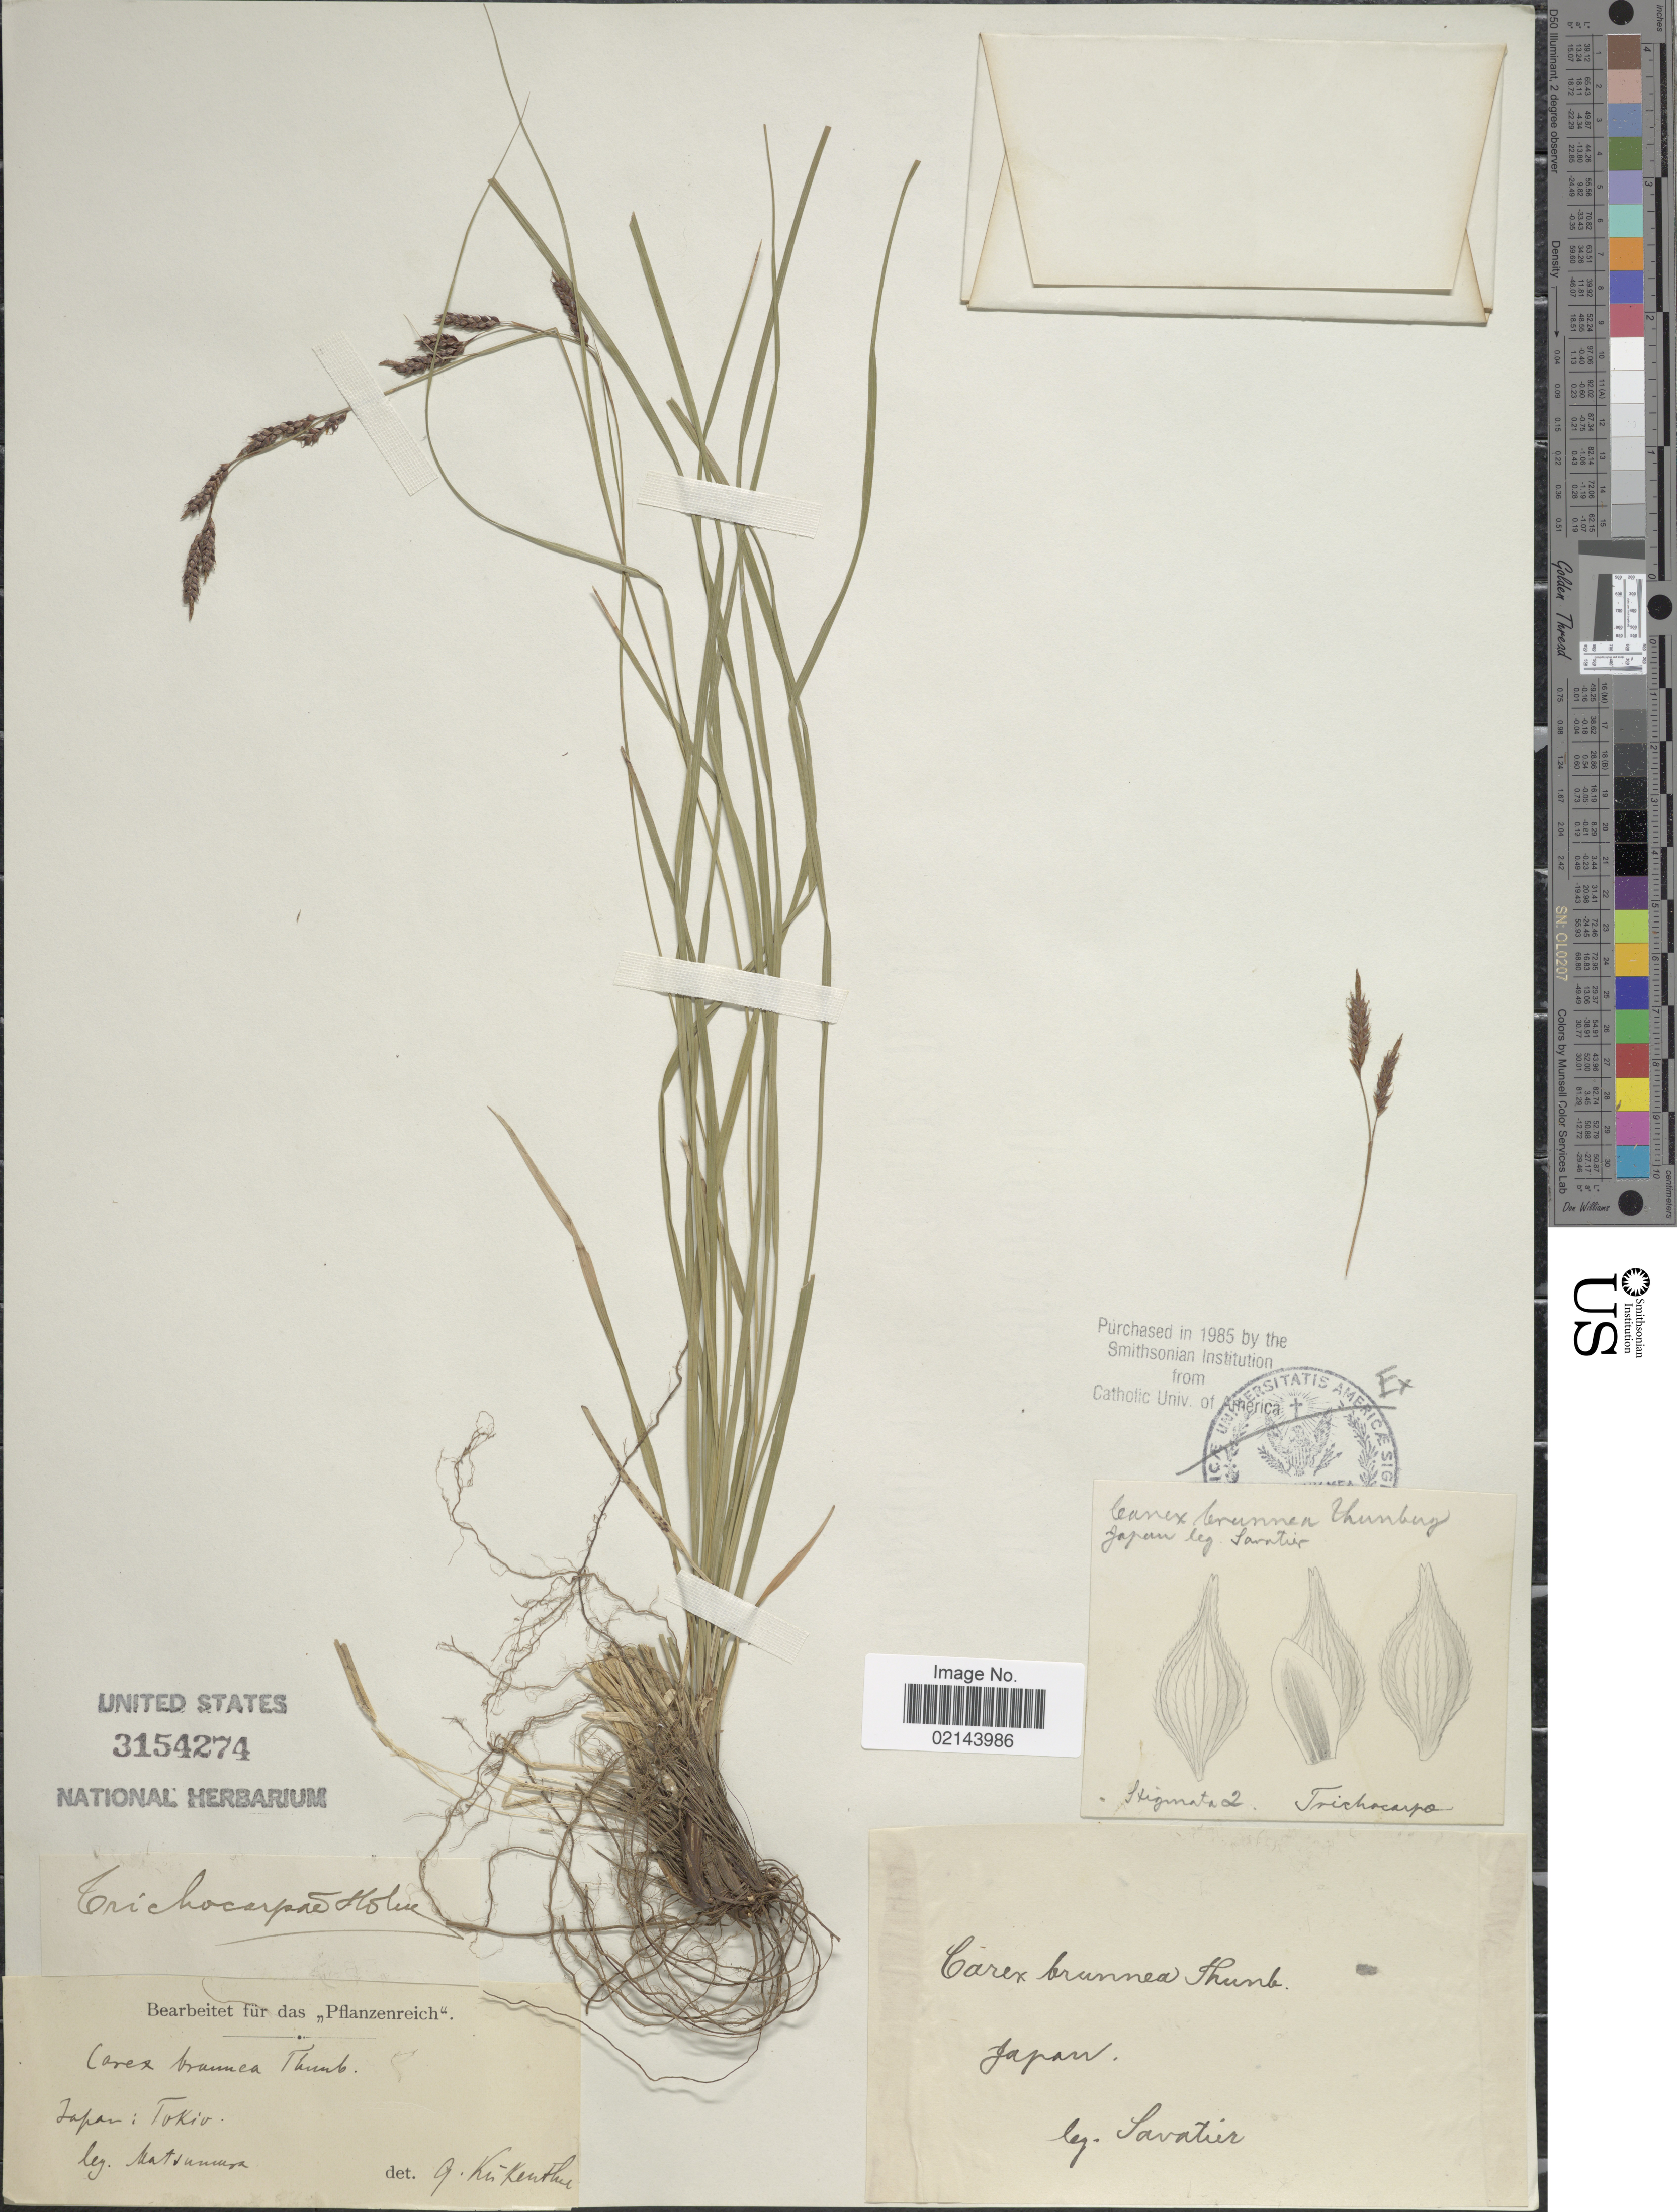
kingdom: Plantae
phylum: Tracheophyta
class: Liliopsida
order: Poales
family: Cyperaceae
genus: Carex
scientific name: Carex brunnea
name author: Thunb.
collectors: Savatier & Matsunaga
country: Japan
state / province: Tokyo, Federal City of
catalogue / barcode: US 3154274